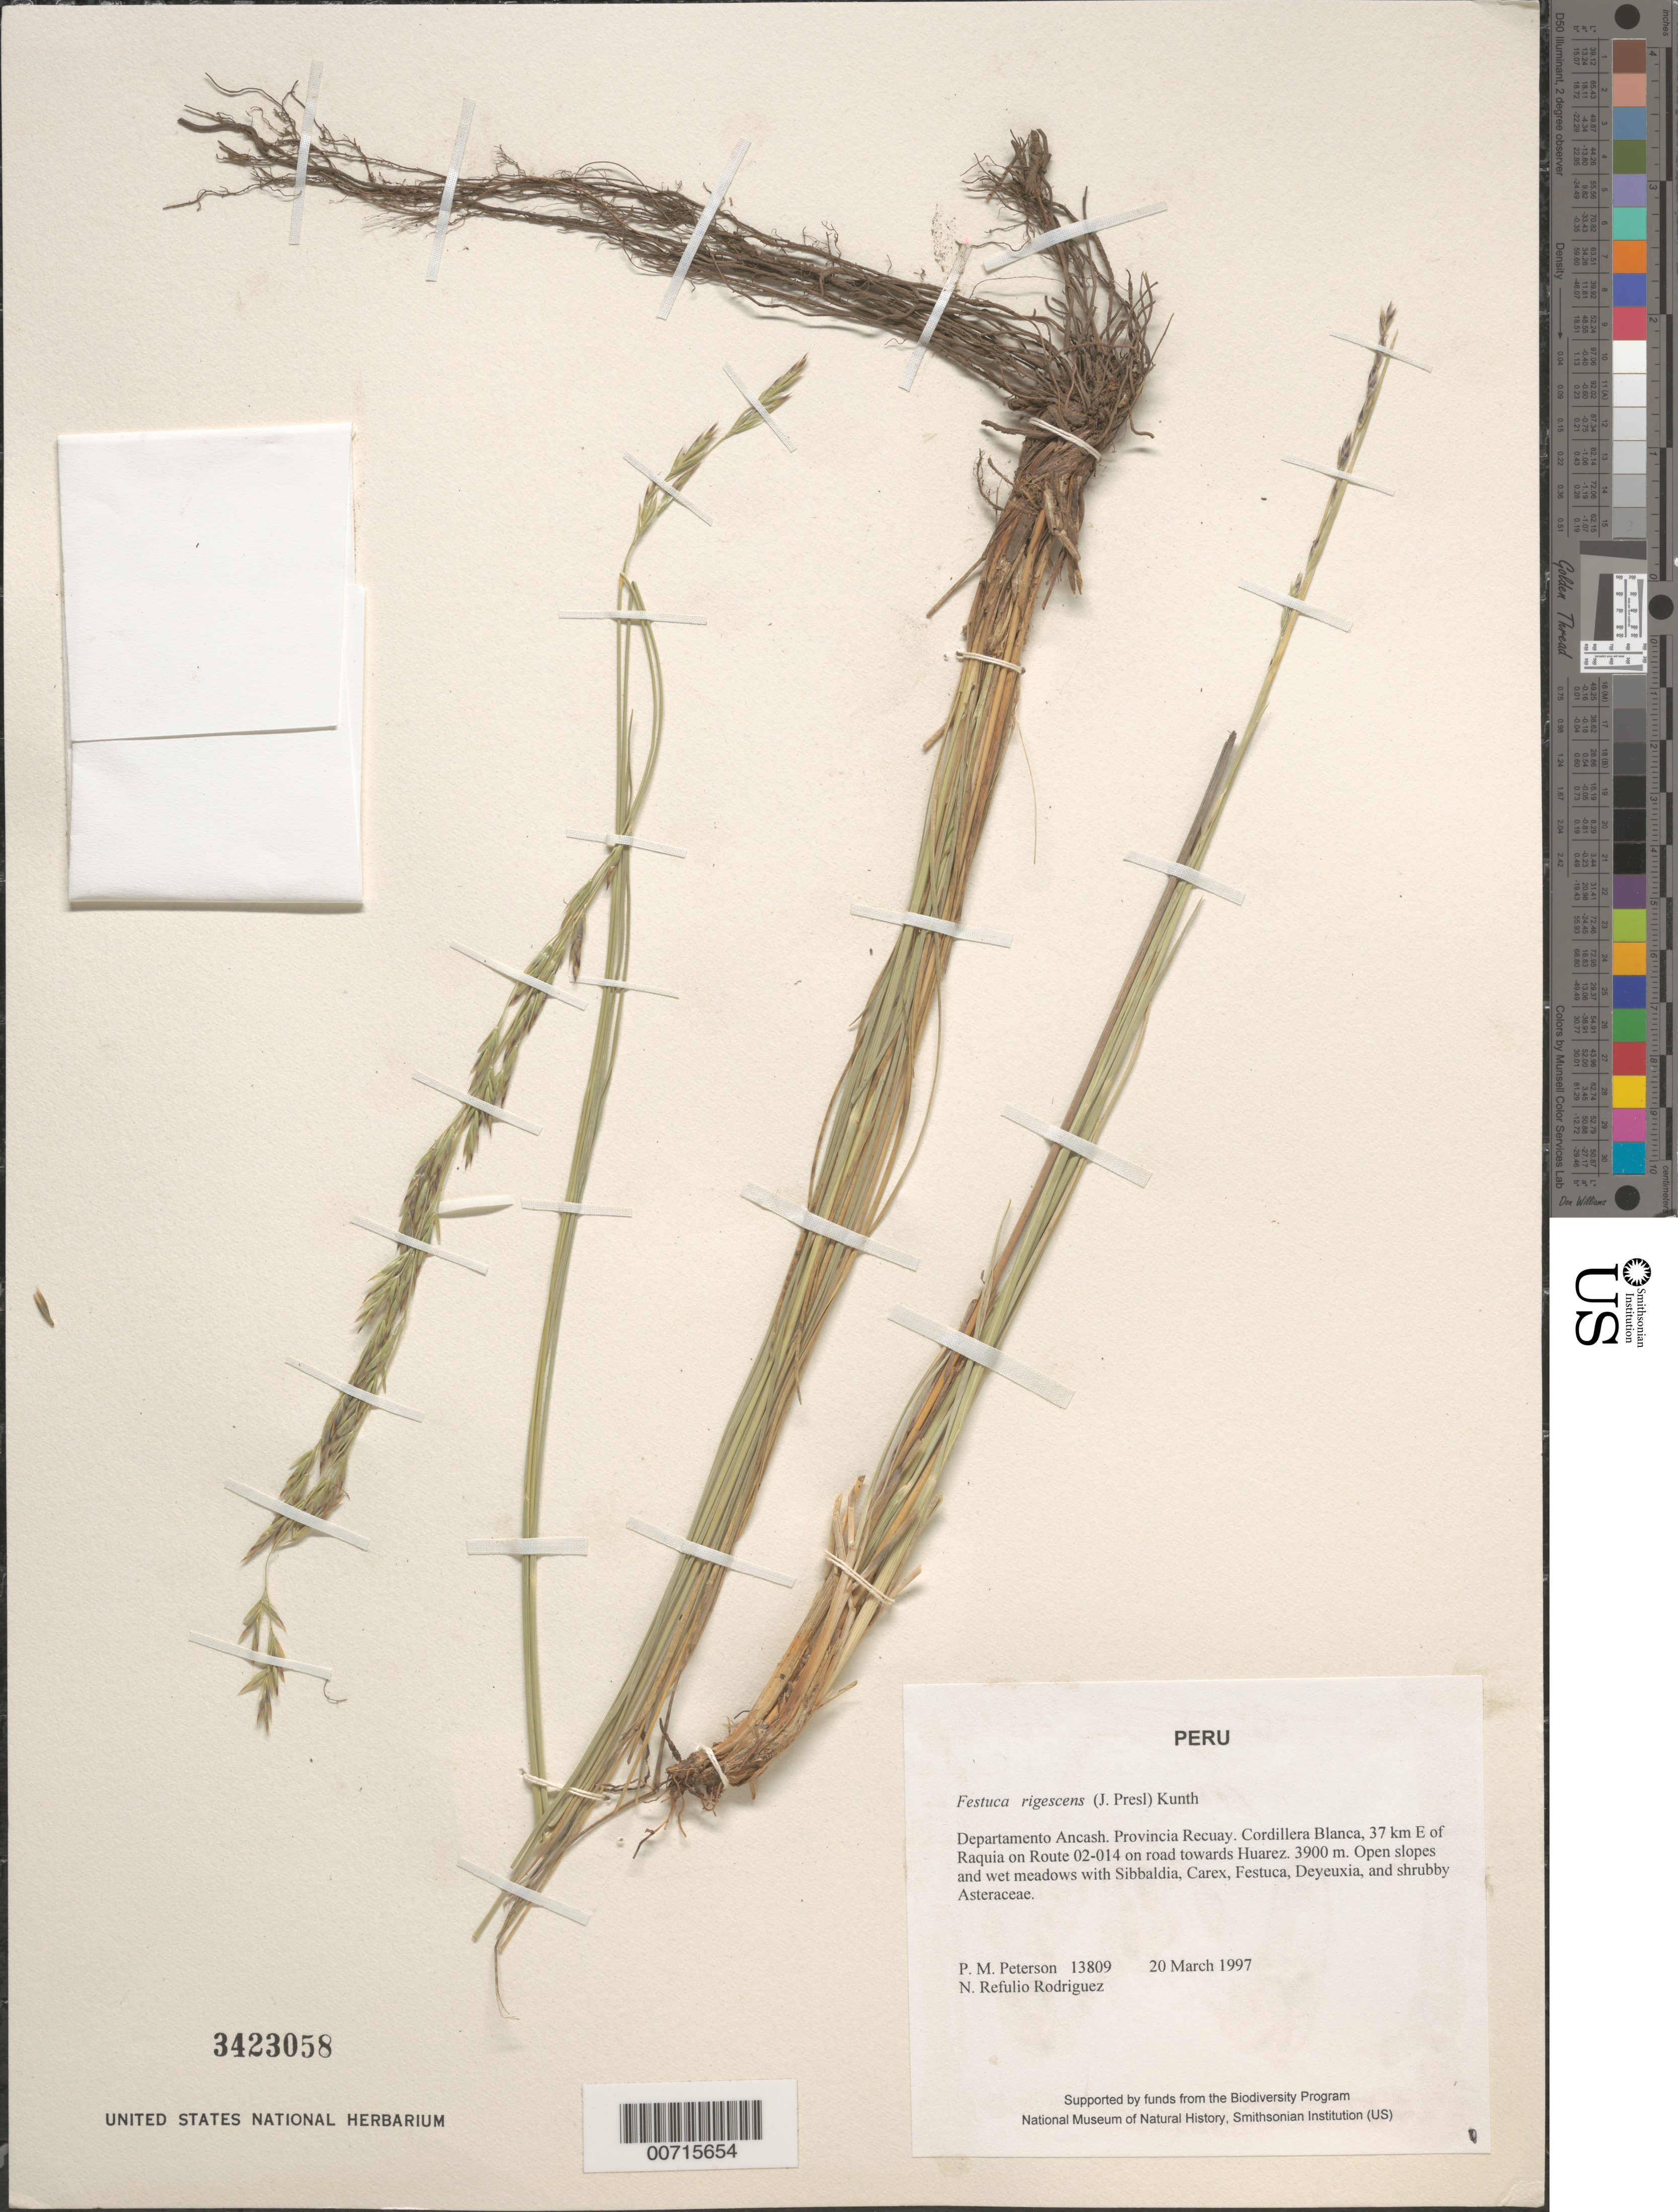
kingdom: Plantae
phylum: Tracheophyta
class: Liliopsida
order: Poales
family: Poaceae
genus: Festuca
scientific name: Festuca rigescens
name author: (J. Presl) Kunth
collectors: P. M. Peterson & N. Refulio-Rodríguez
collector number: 13809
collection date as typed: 20 Mar 1997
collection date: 1997-03-20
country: Peru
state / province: Ancash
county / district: Recuay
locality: Cordillera Blanca, 37 km E of Raquia on Route 02-014 on road towards Huarez.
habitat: Open slopes and wet meadows with Sibbaldia, Carex, Festuca, Deyeuxia, and shruby Asteraceae.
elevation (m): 3900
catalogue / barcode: US 3423058